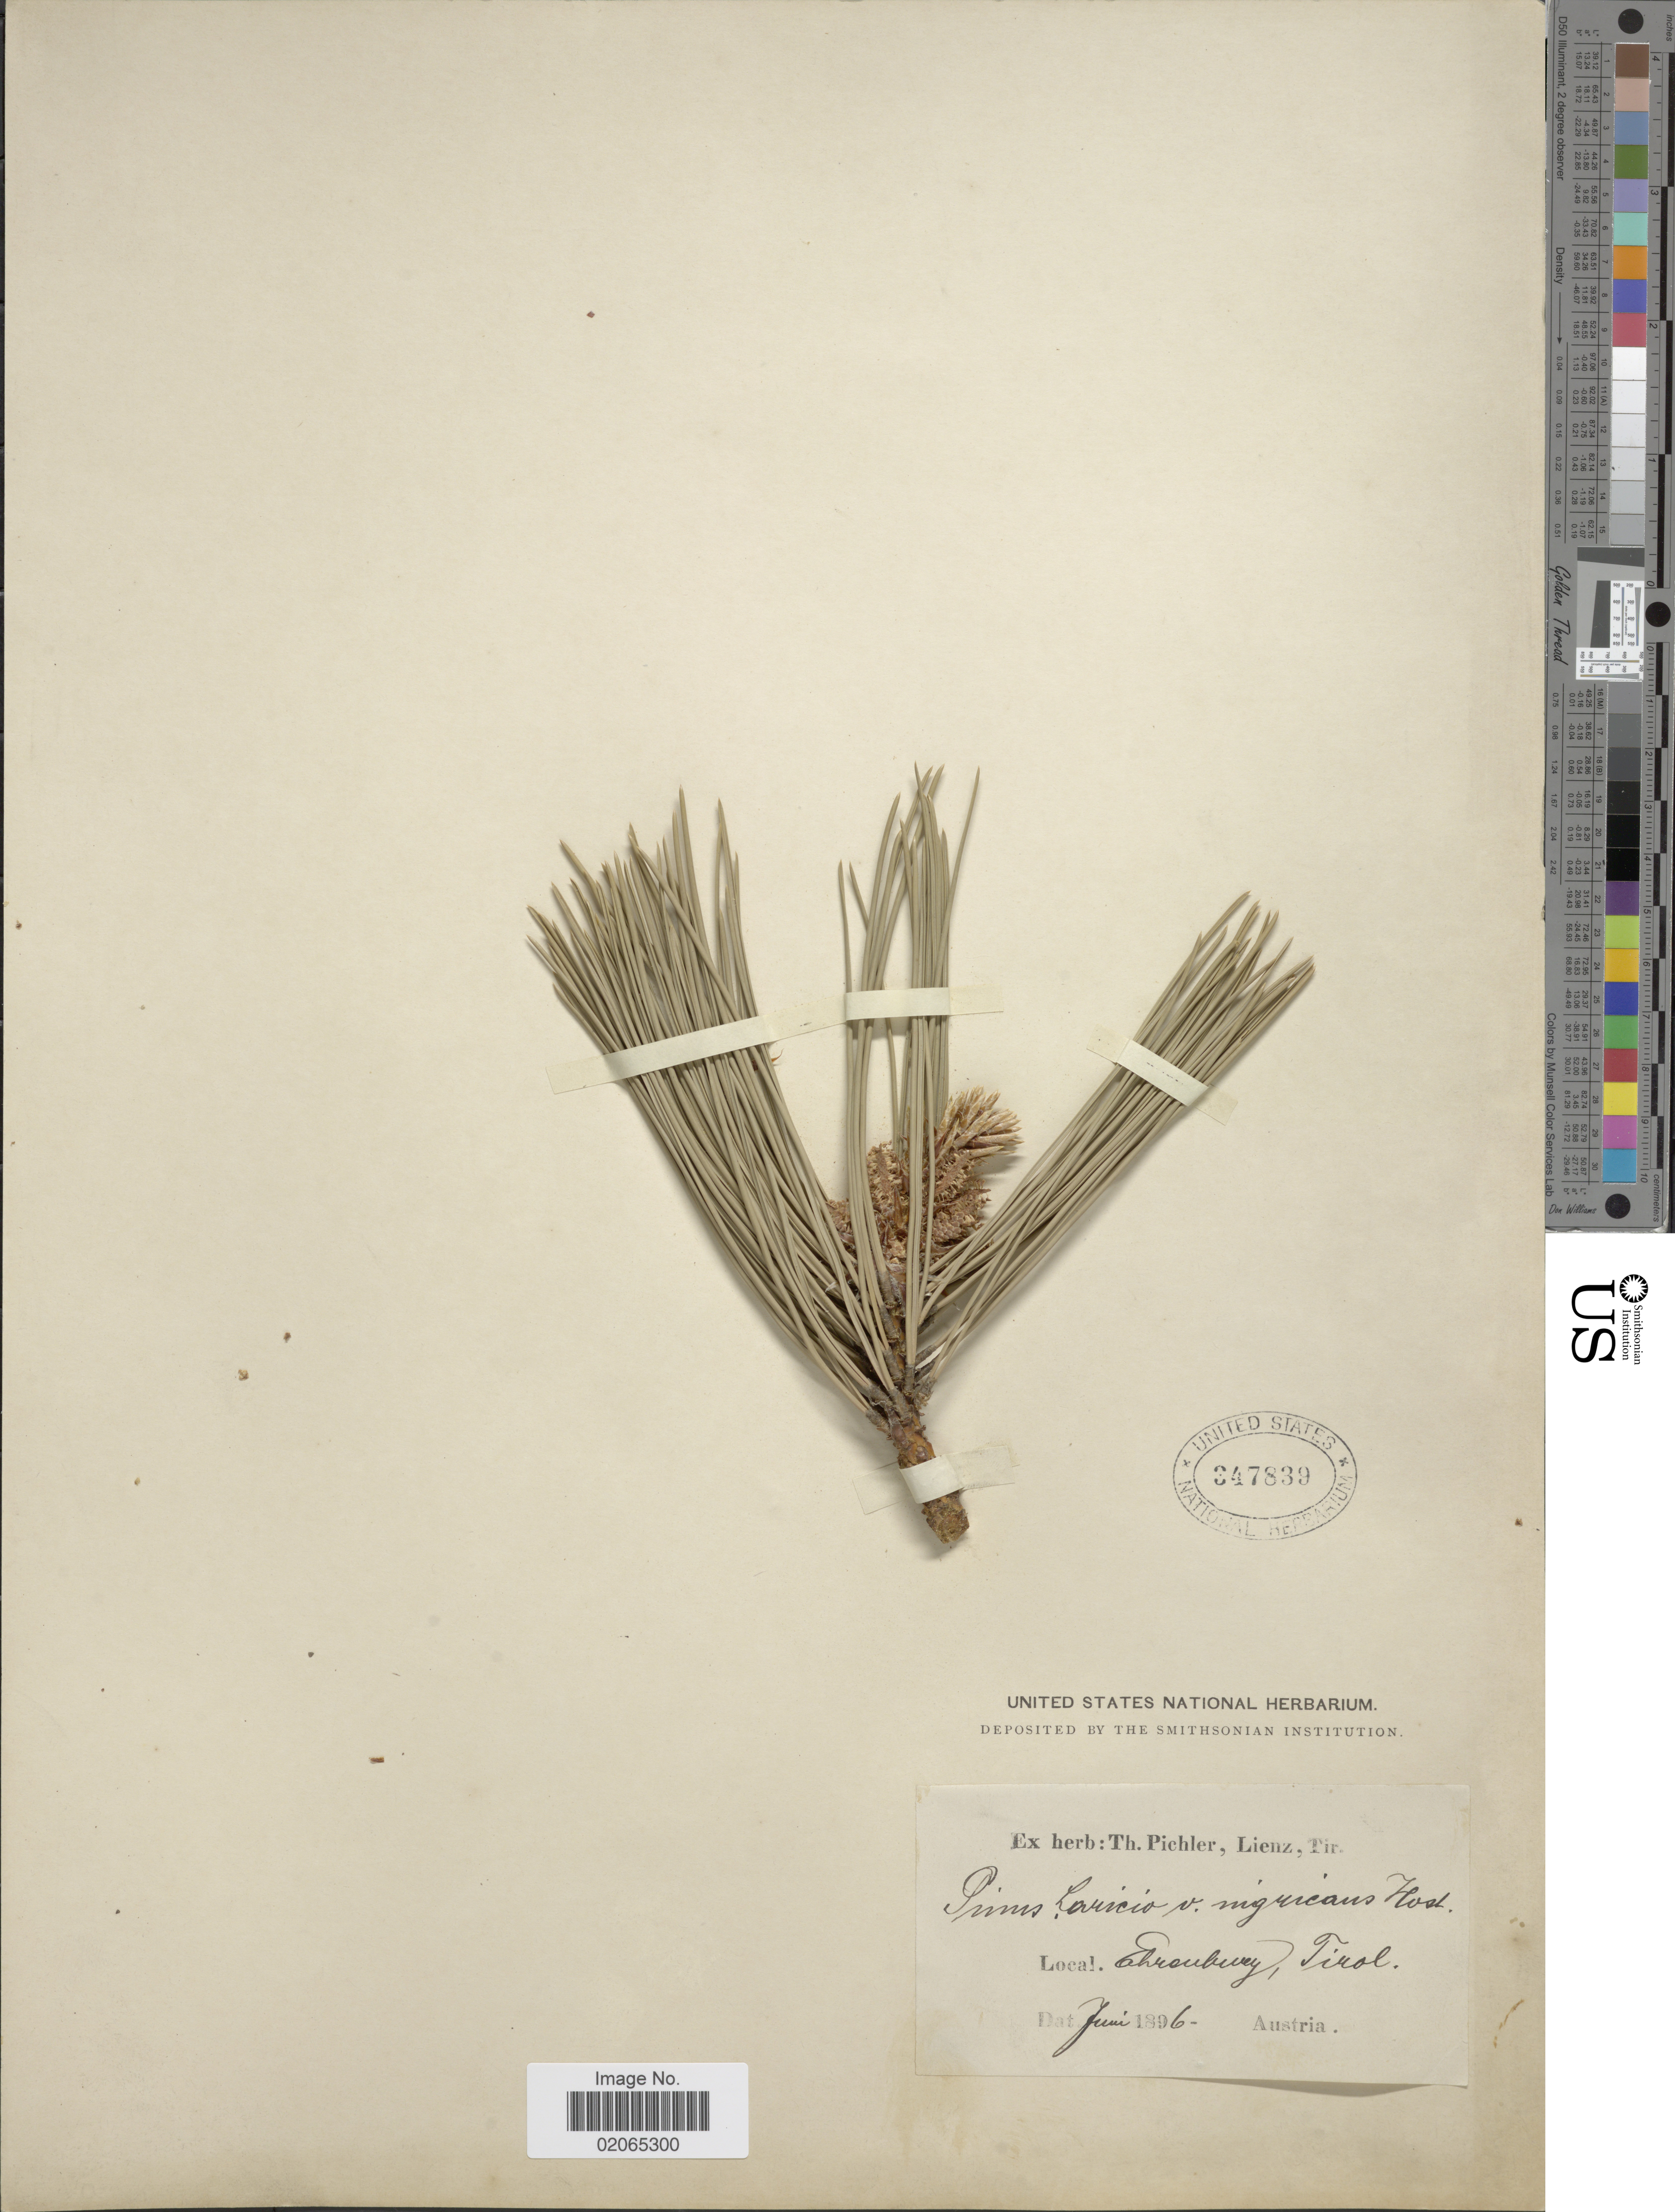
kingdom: Plantae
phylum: Tracheophyta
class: Pinopsida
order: Pinales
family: Pinaceae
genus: Pinus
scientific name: Pinus nigra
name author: Arnold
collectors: ex herb. T. Pichler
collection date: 1896-06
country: Italy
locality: Ehrenburg, Tirol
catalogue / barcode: US 347839